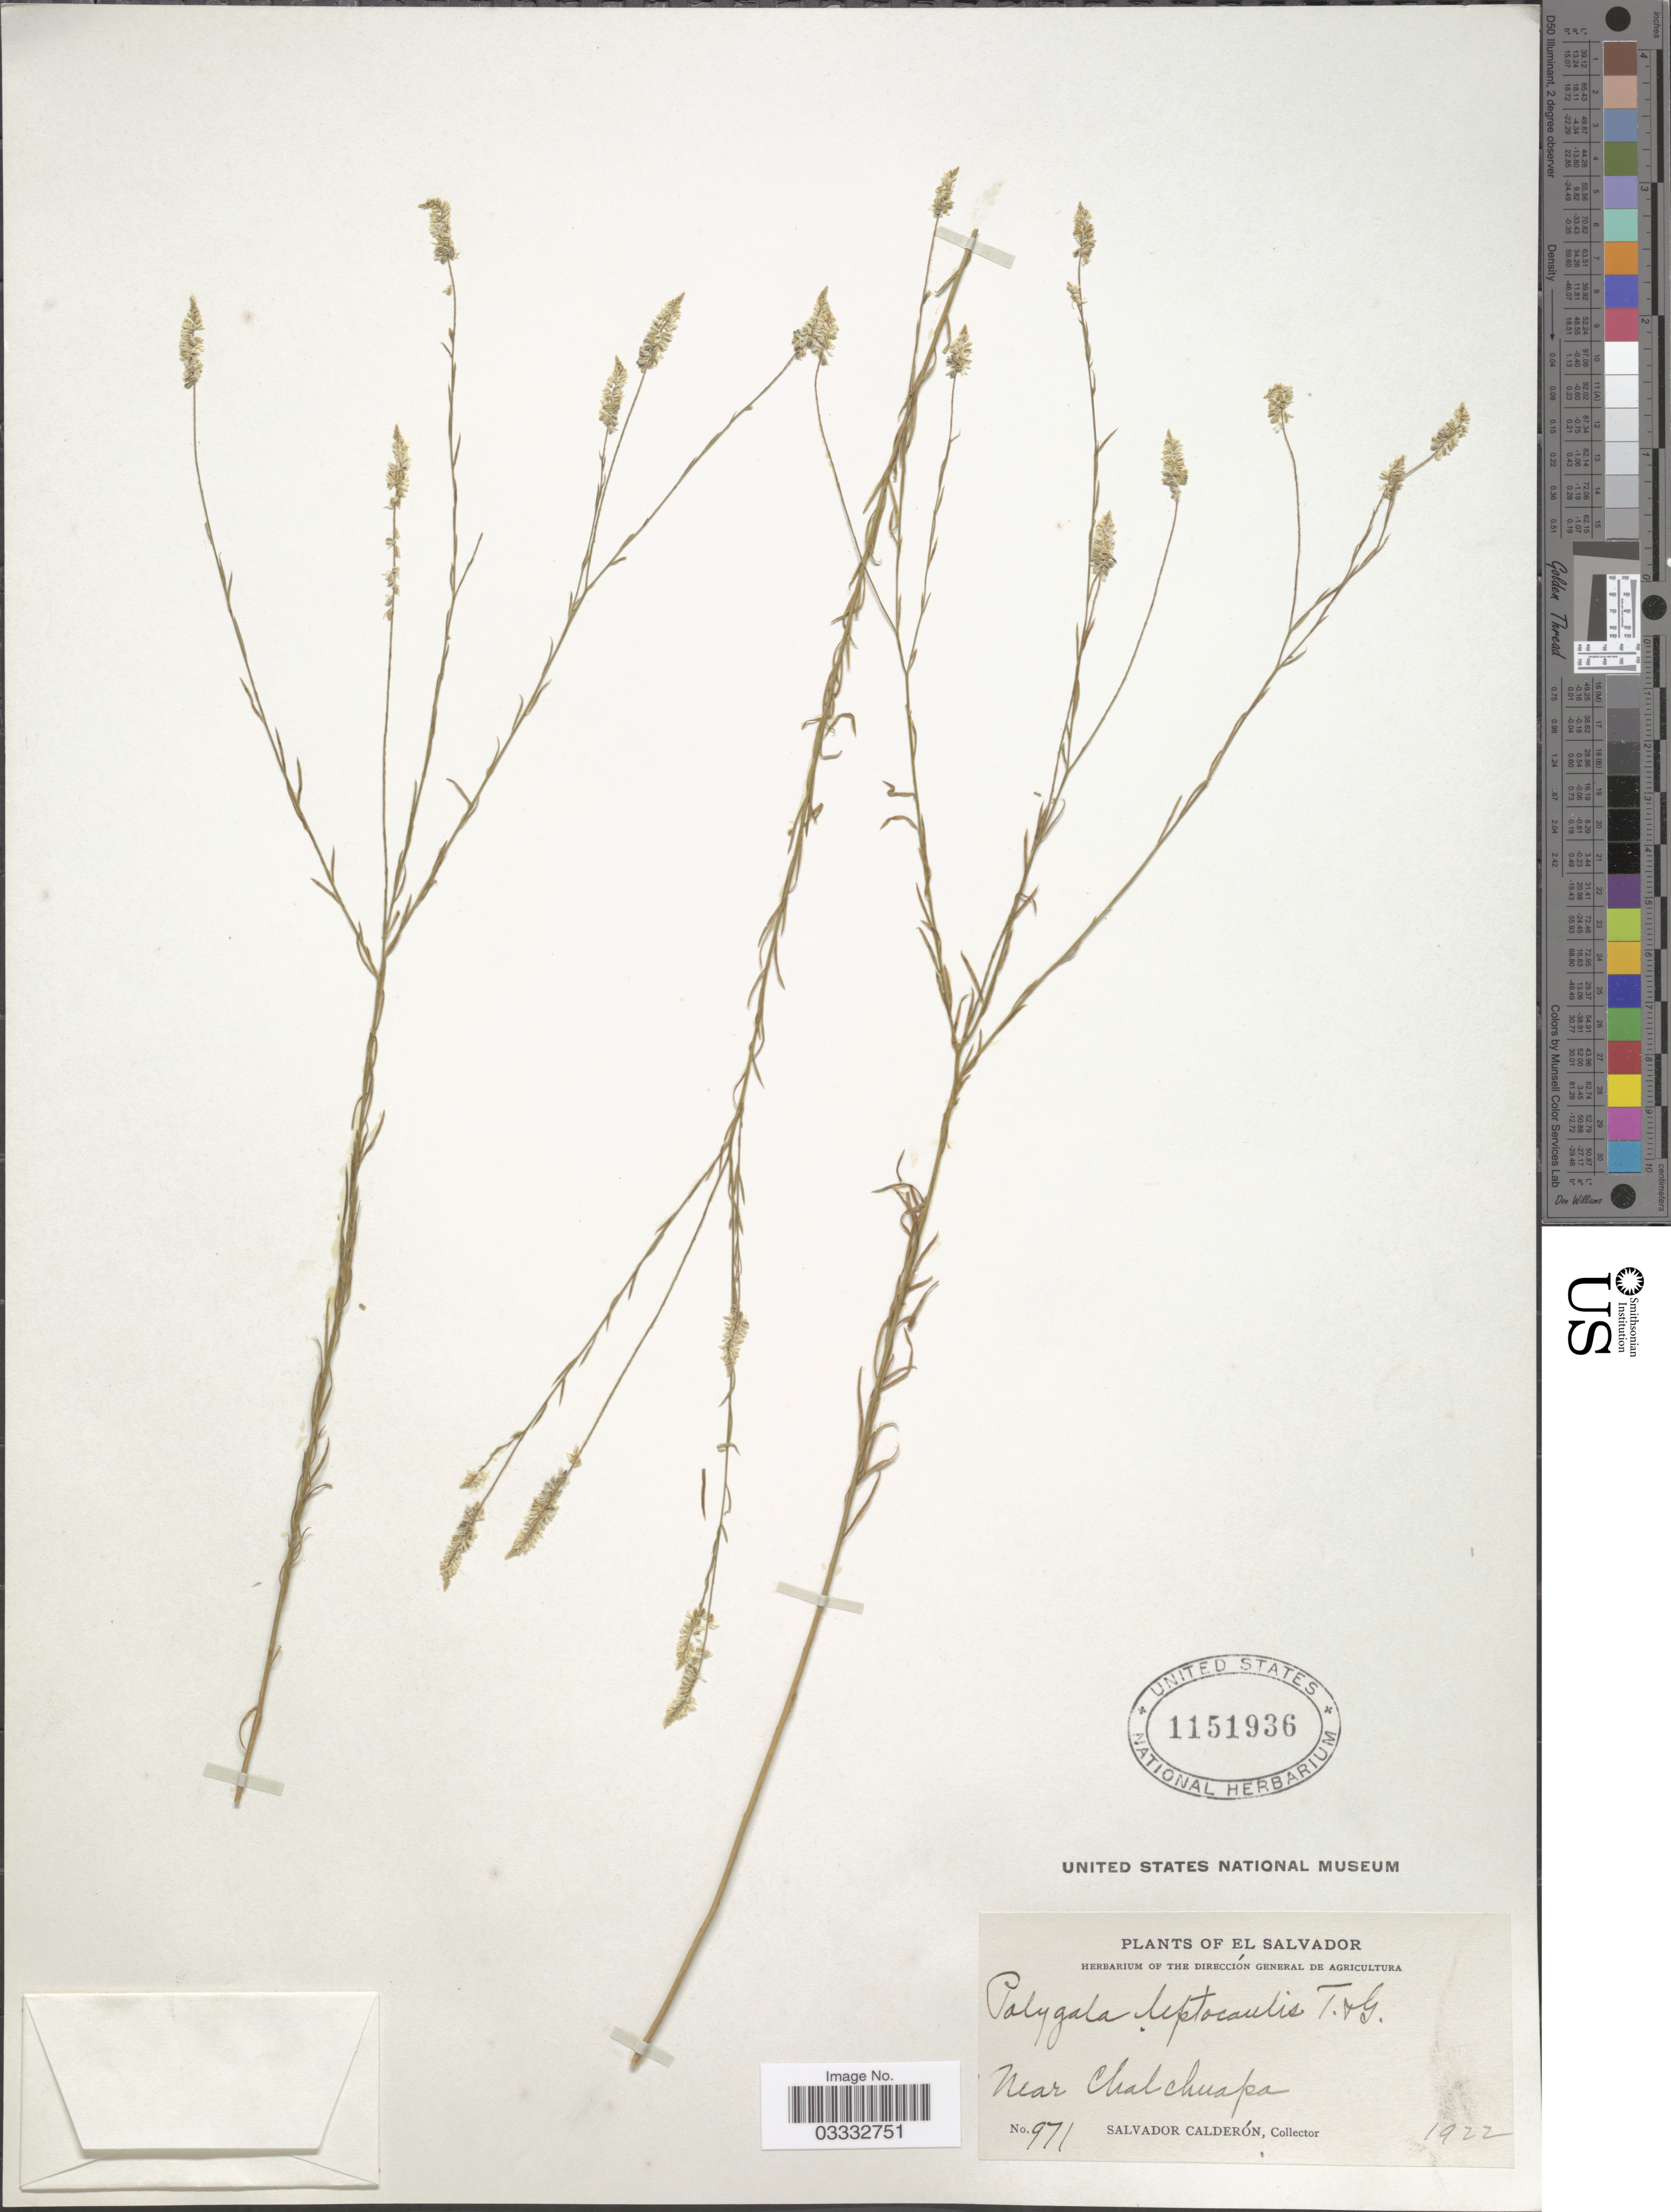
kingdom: Plantae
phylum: Tracheophyta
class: Magnoliopsida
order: Fabales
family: Polygalaceae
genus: Polygala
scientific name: Polygala leptocaulis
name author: Torr. & A. Gray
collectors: S. Calderón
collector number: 971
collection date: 1922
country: El Salvador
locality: Near Chalchuapa.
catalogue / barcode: US 1151936